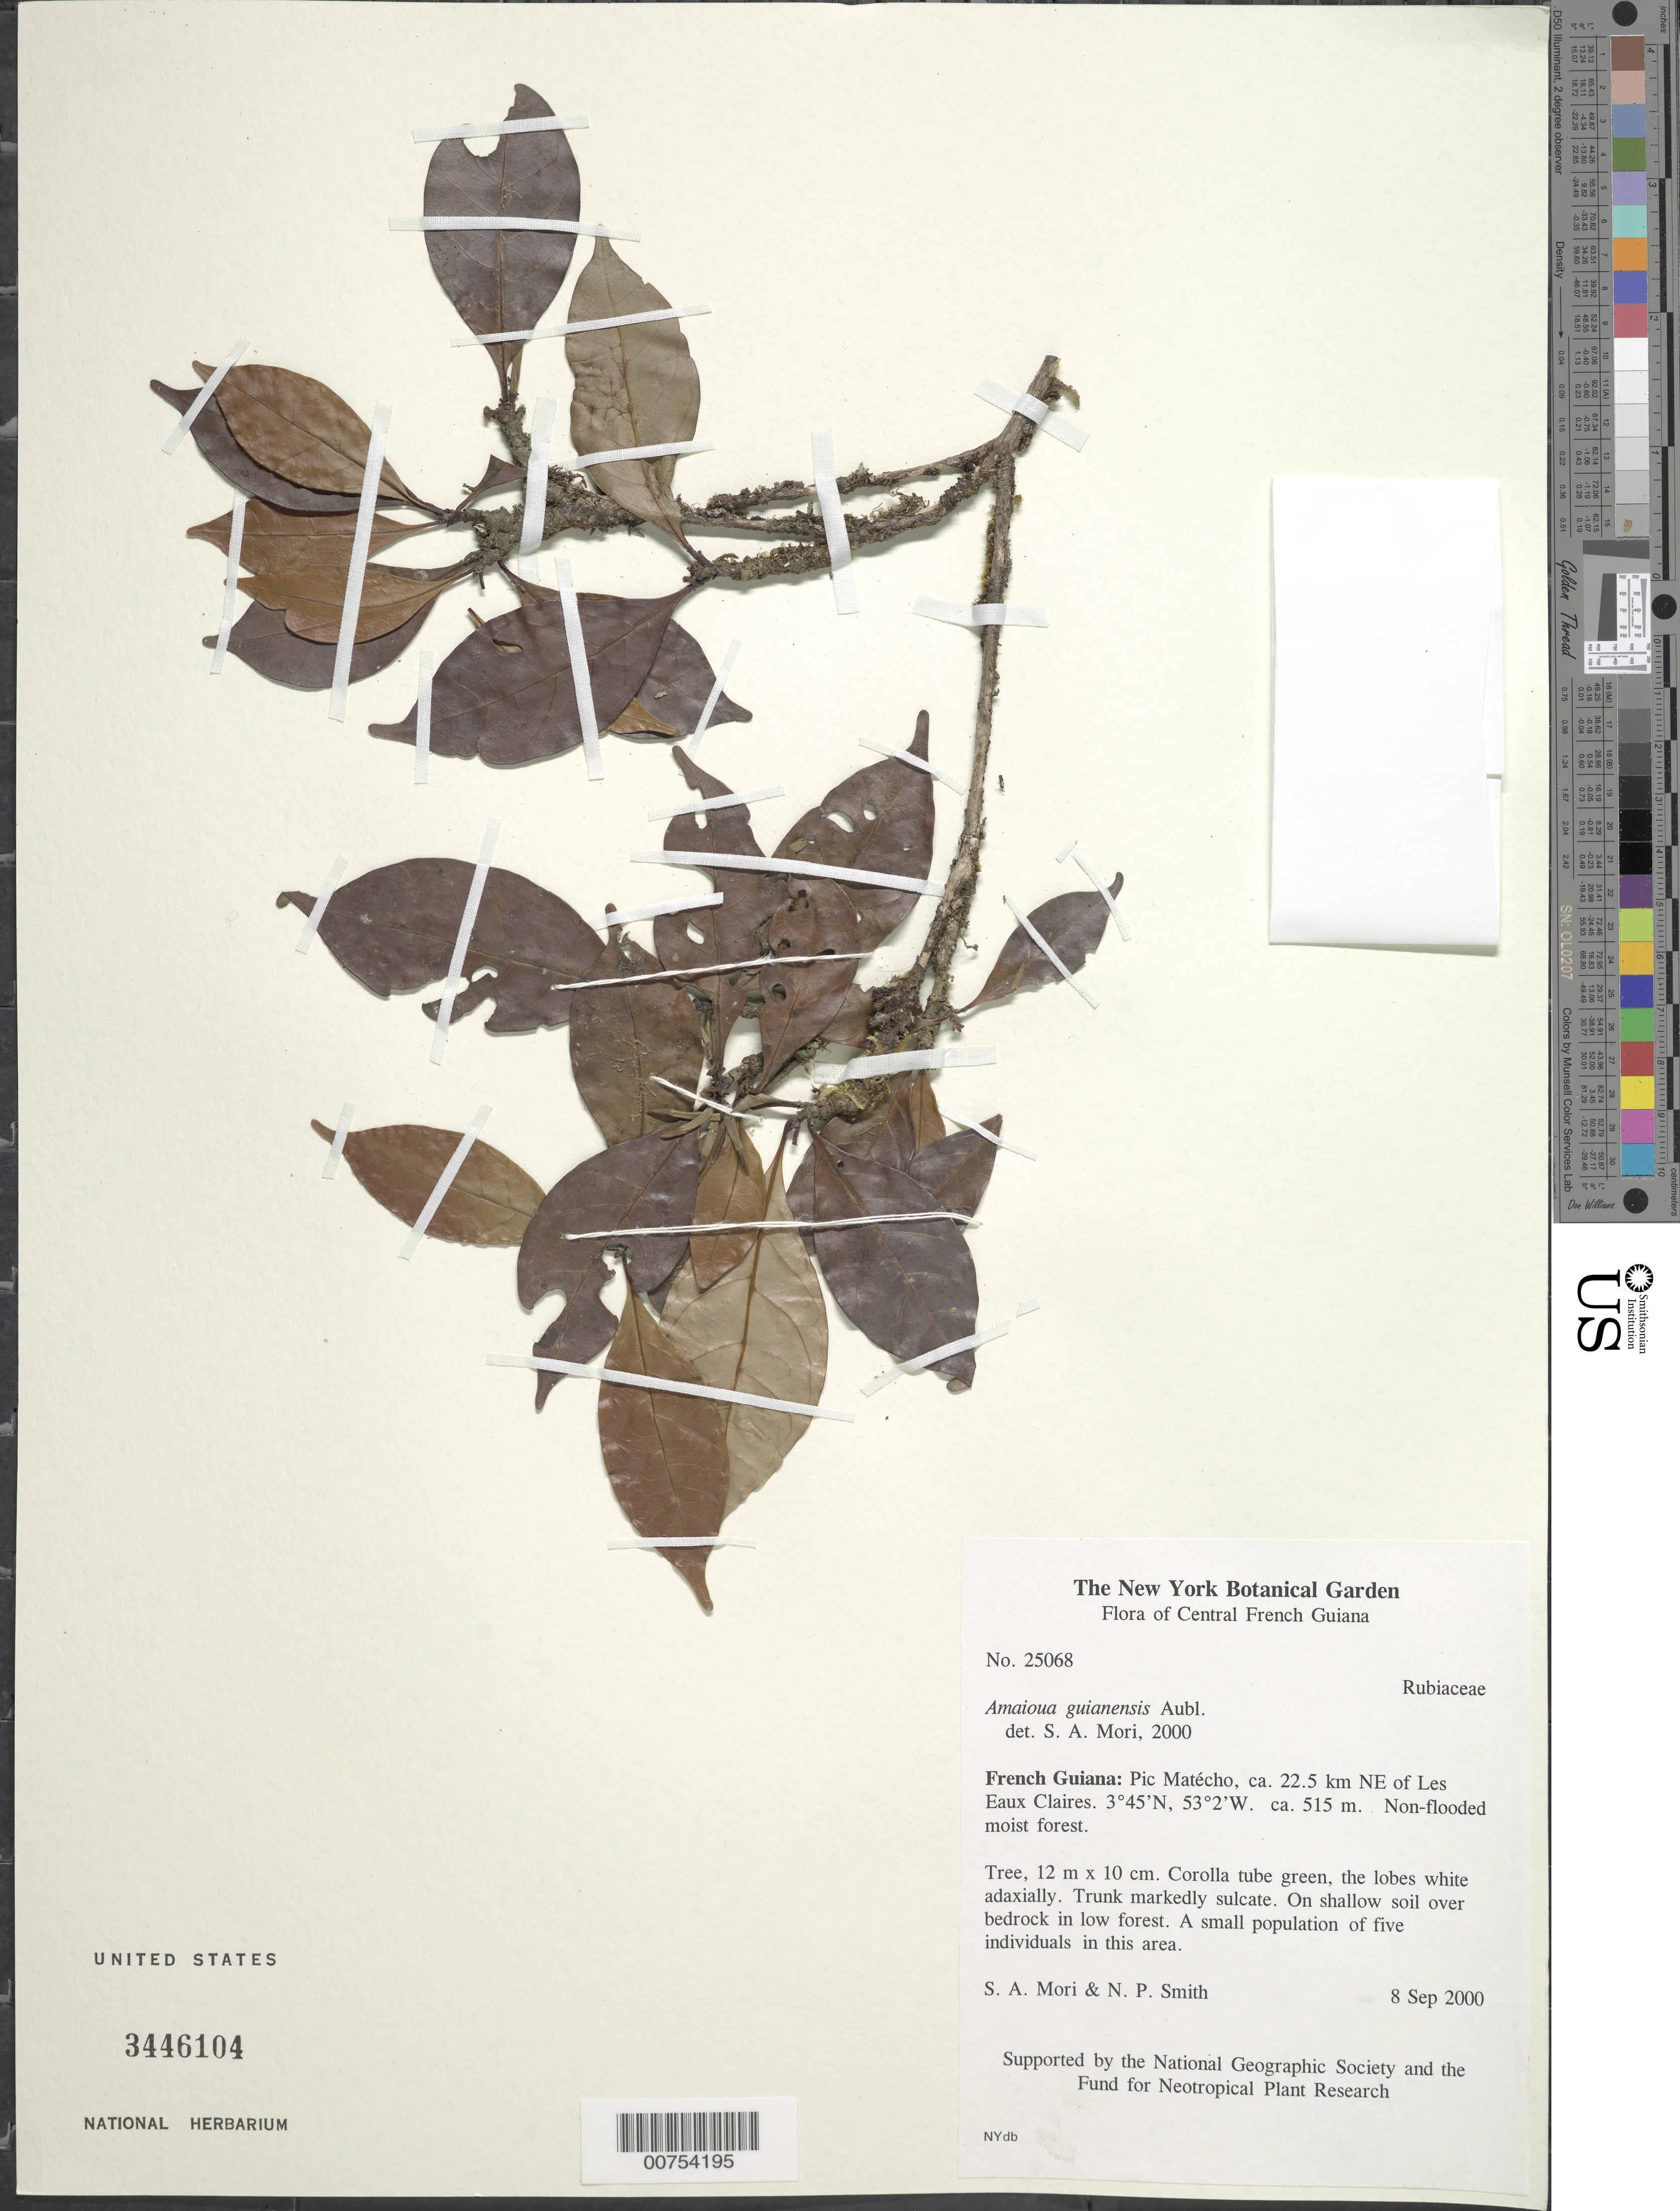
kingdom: Plantae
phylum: Tracheophyta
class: Magnoliopsida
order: Gentianales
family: Rubiaceae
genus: Amaioua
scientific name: Amaioua guianensis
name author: Aubl.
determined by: Mori, Scott A.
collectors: S. Mori & N. Smith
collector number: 25068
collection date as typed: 8-Sep-00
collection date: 2000-09-08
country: French Guiana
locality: Pic Matécho, ca 22.5 km NE of Les Eaux Claires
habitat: Non-flooded moist forest; on shallow soil over bedrock in low forest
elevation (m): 515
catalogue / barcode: US 3446104